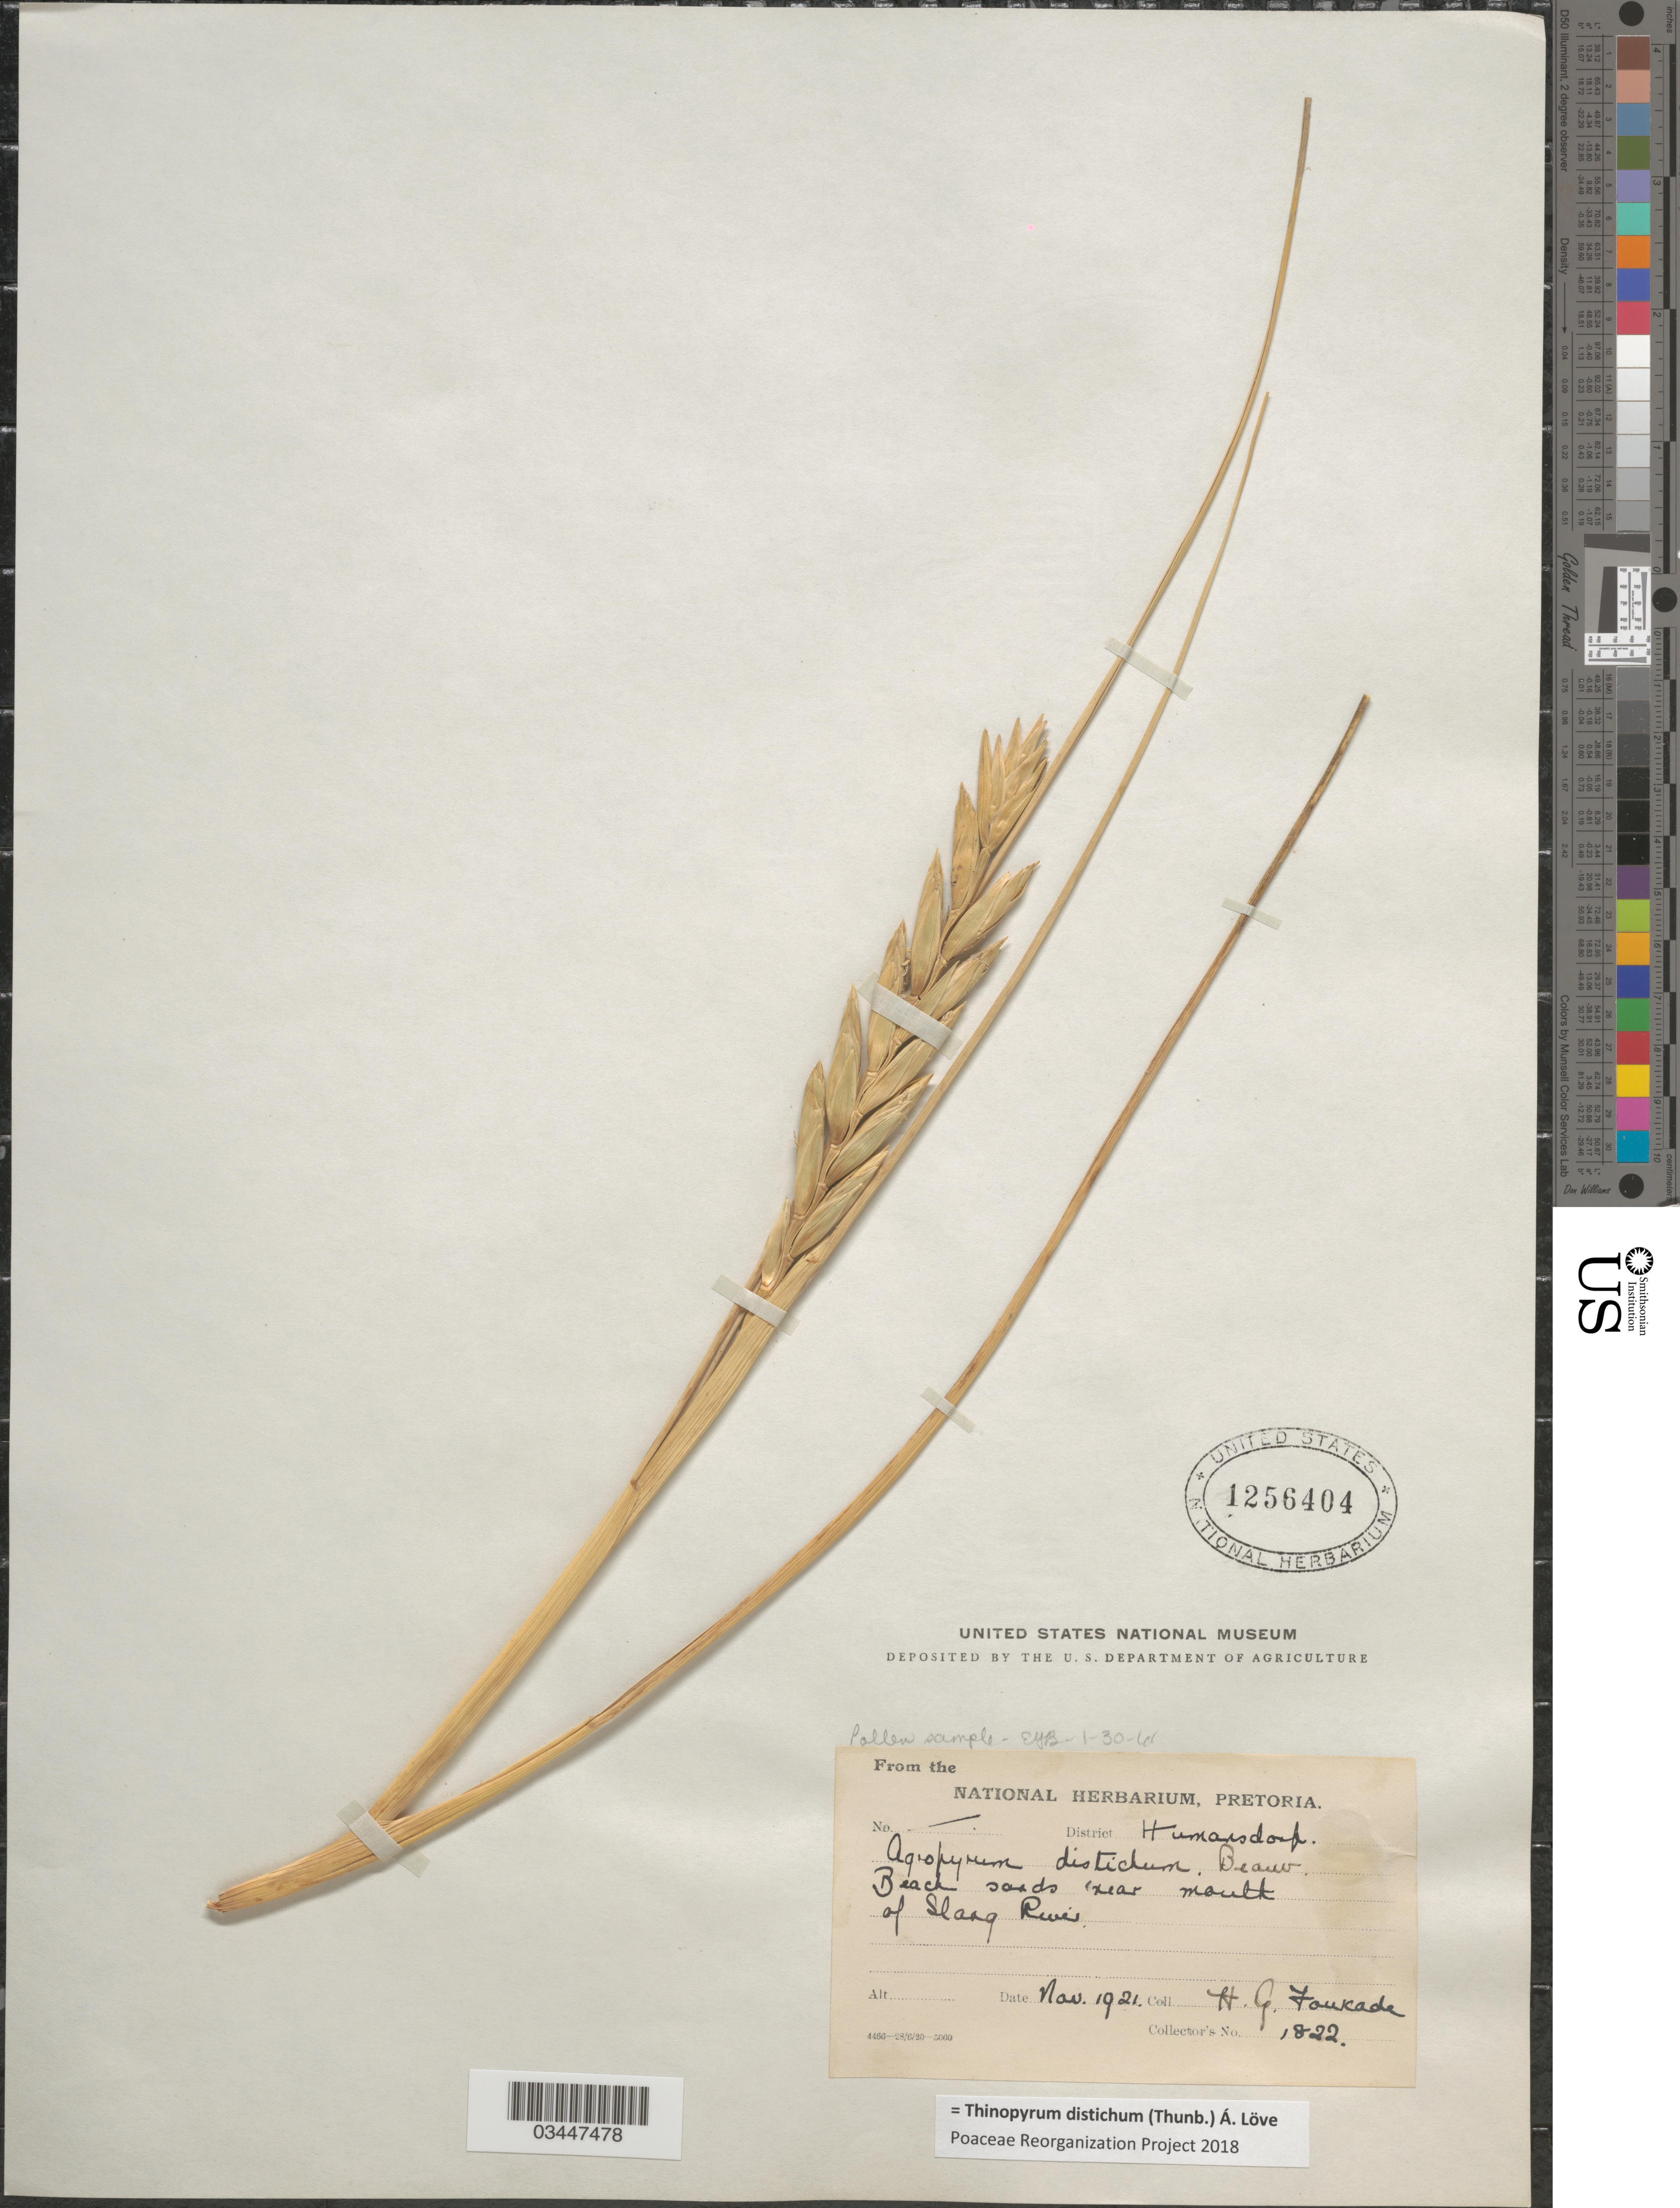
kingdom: Plantae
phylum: Tracheophyta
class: Liliopsida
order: Poales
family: Poaceae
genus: Thinopyrum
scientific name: Thinopyrum distichum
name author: (Thunb.) Á. Löve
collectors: H. Foukade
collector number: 1822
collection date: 1921-11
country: South Africa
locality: District Humansdorp. Beach sands near mouth of Slang River.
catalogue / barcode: US 1256404